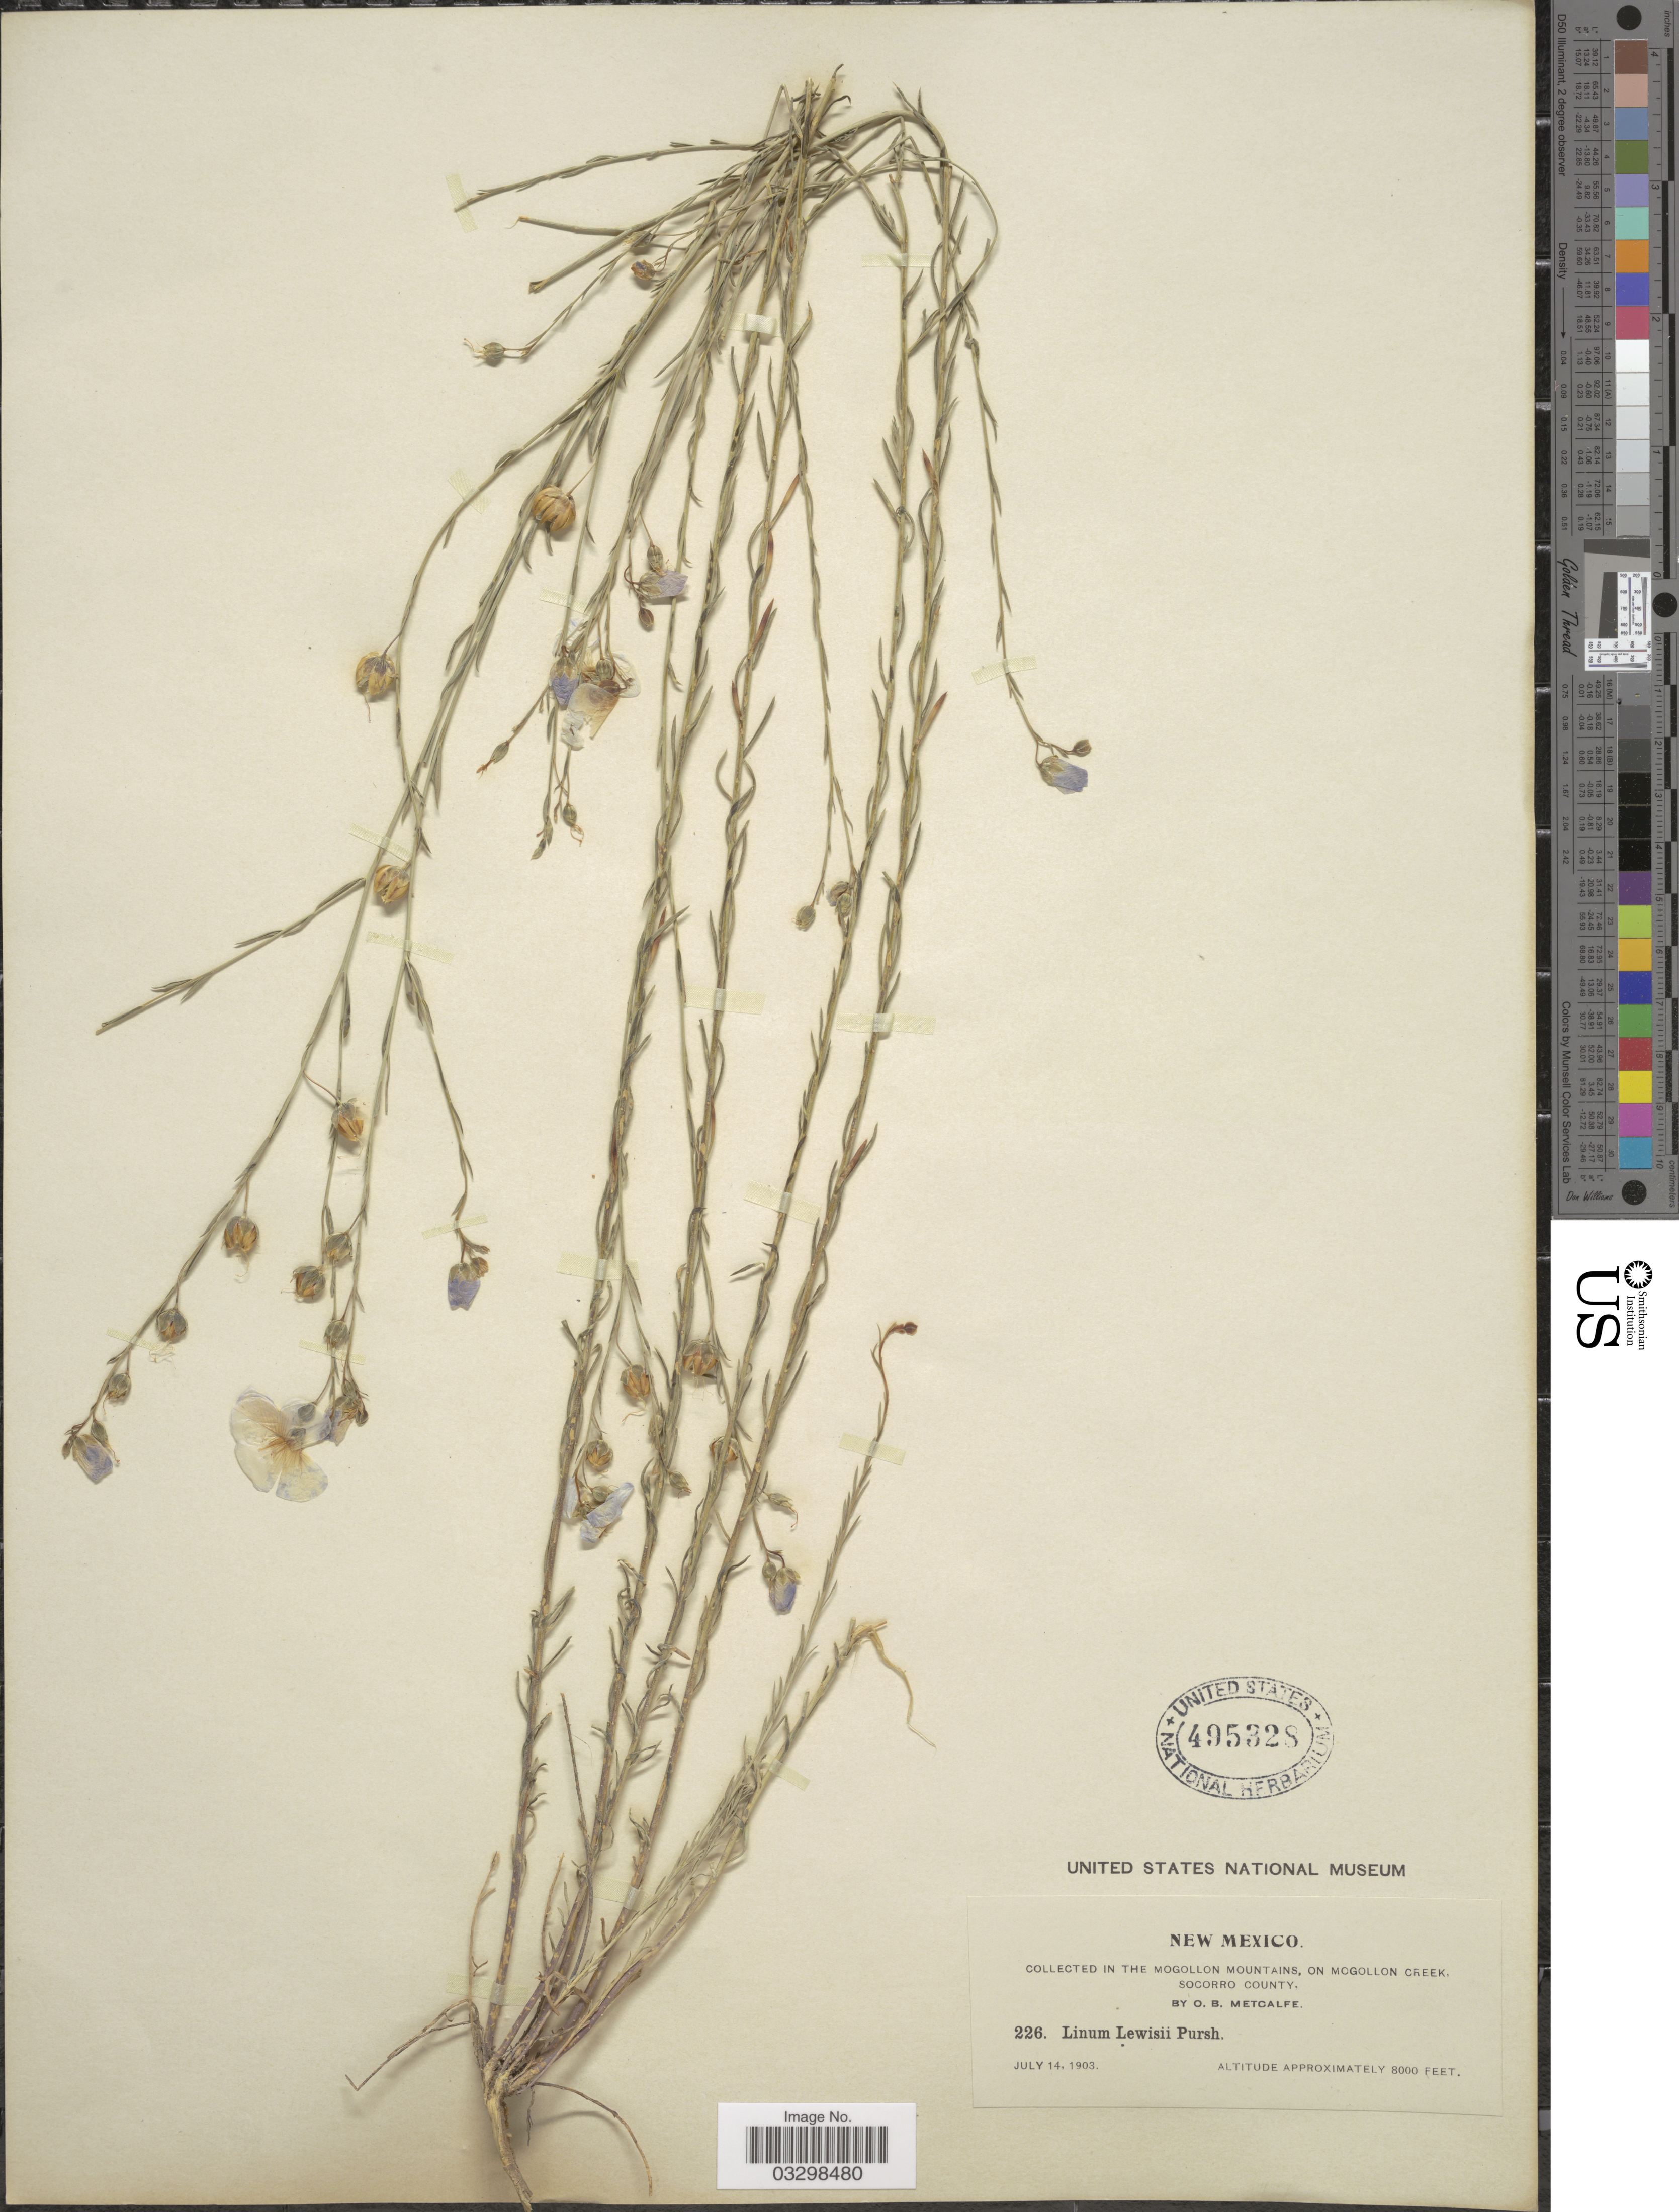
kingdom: Plantae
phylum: Tracheophyta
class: Magnoliopsida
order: Malpighiales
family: Linaceae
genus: Linum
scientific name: Linum lewisii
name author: Pursh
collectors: O. B. Metcalfe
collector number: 226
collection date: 1903-07-14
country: United States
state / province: New Mexico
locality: In The Mogollon Mountains, on Mogollon Creek, Socorro County.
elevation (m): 2438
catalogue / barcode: US 495328